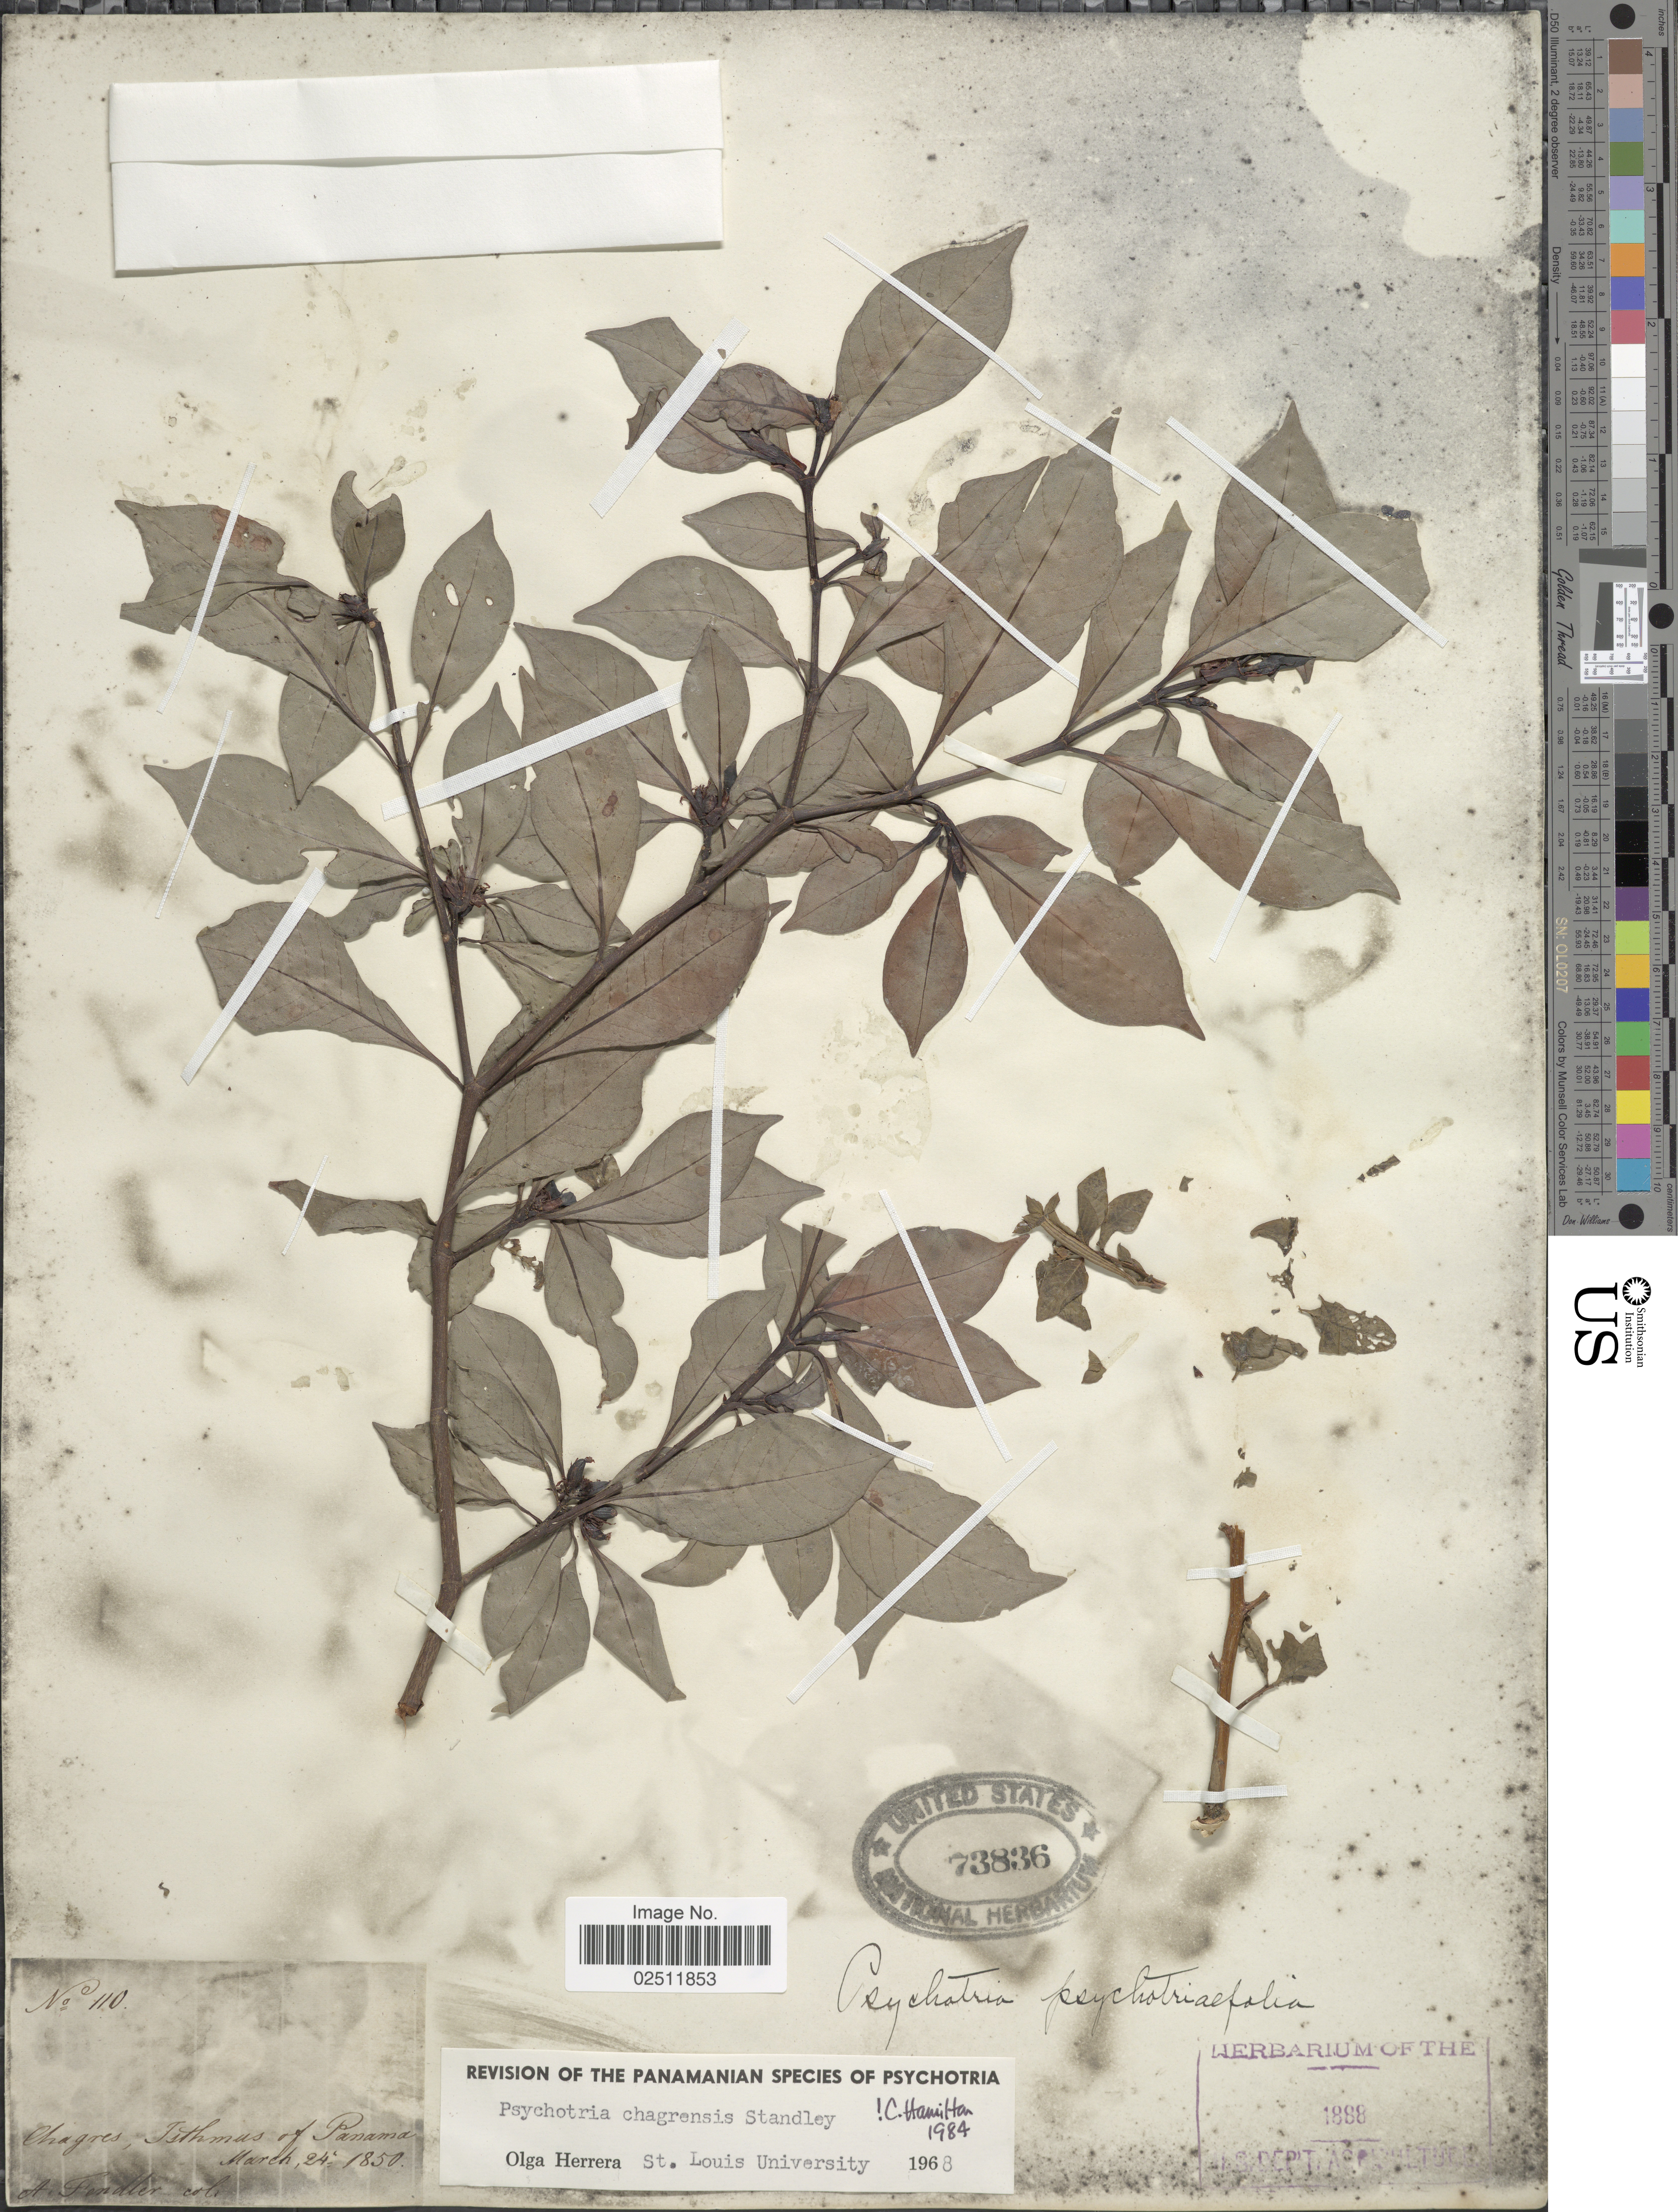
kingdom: Plantae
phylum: Tracheophyta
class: Magnoliopsida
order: Gentianales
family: Rubiaceae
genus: Psychotria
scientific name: Psychotria chagrensis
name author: Standl.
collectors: A. Fendler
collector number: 110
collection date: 1850-03-24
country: Panama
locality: Chagres, Isthmus of Panama.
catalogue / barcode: US 73836